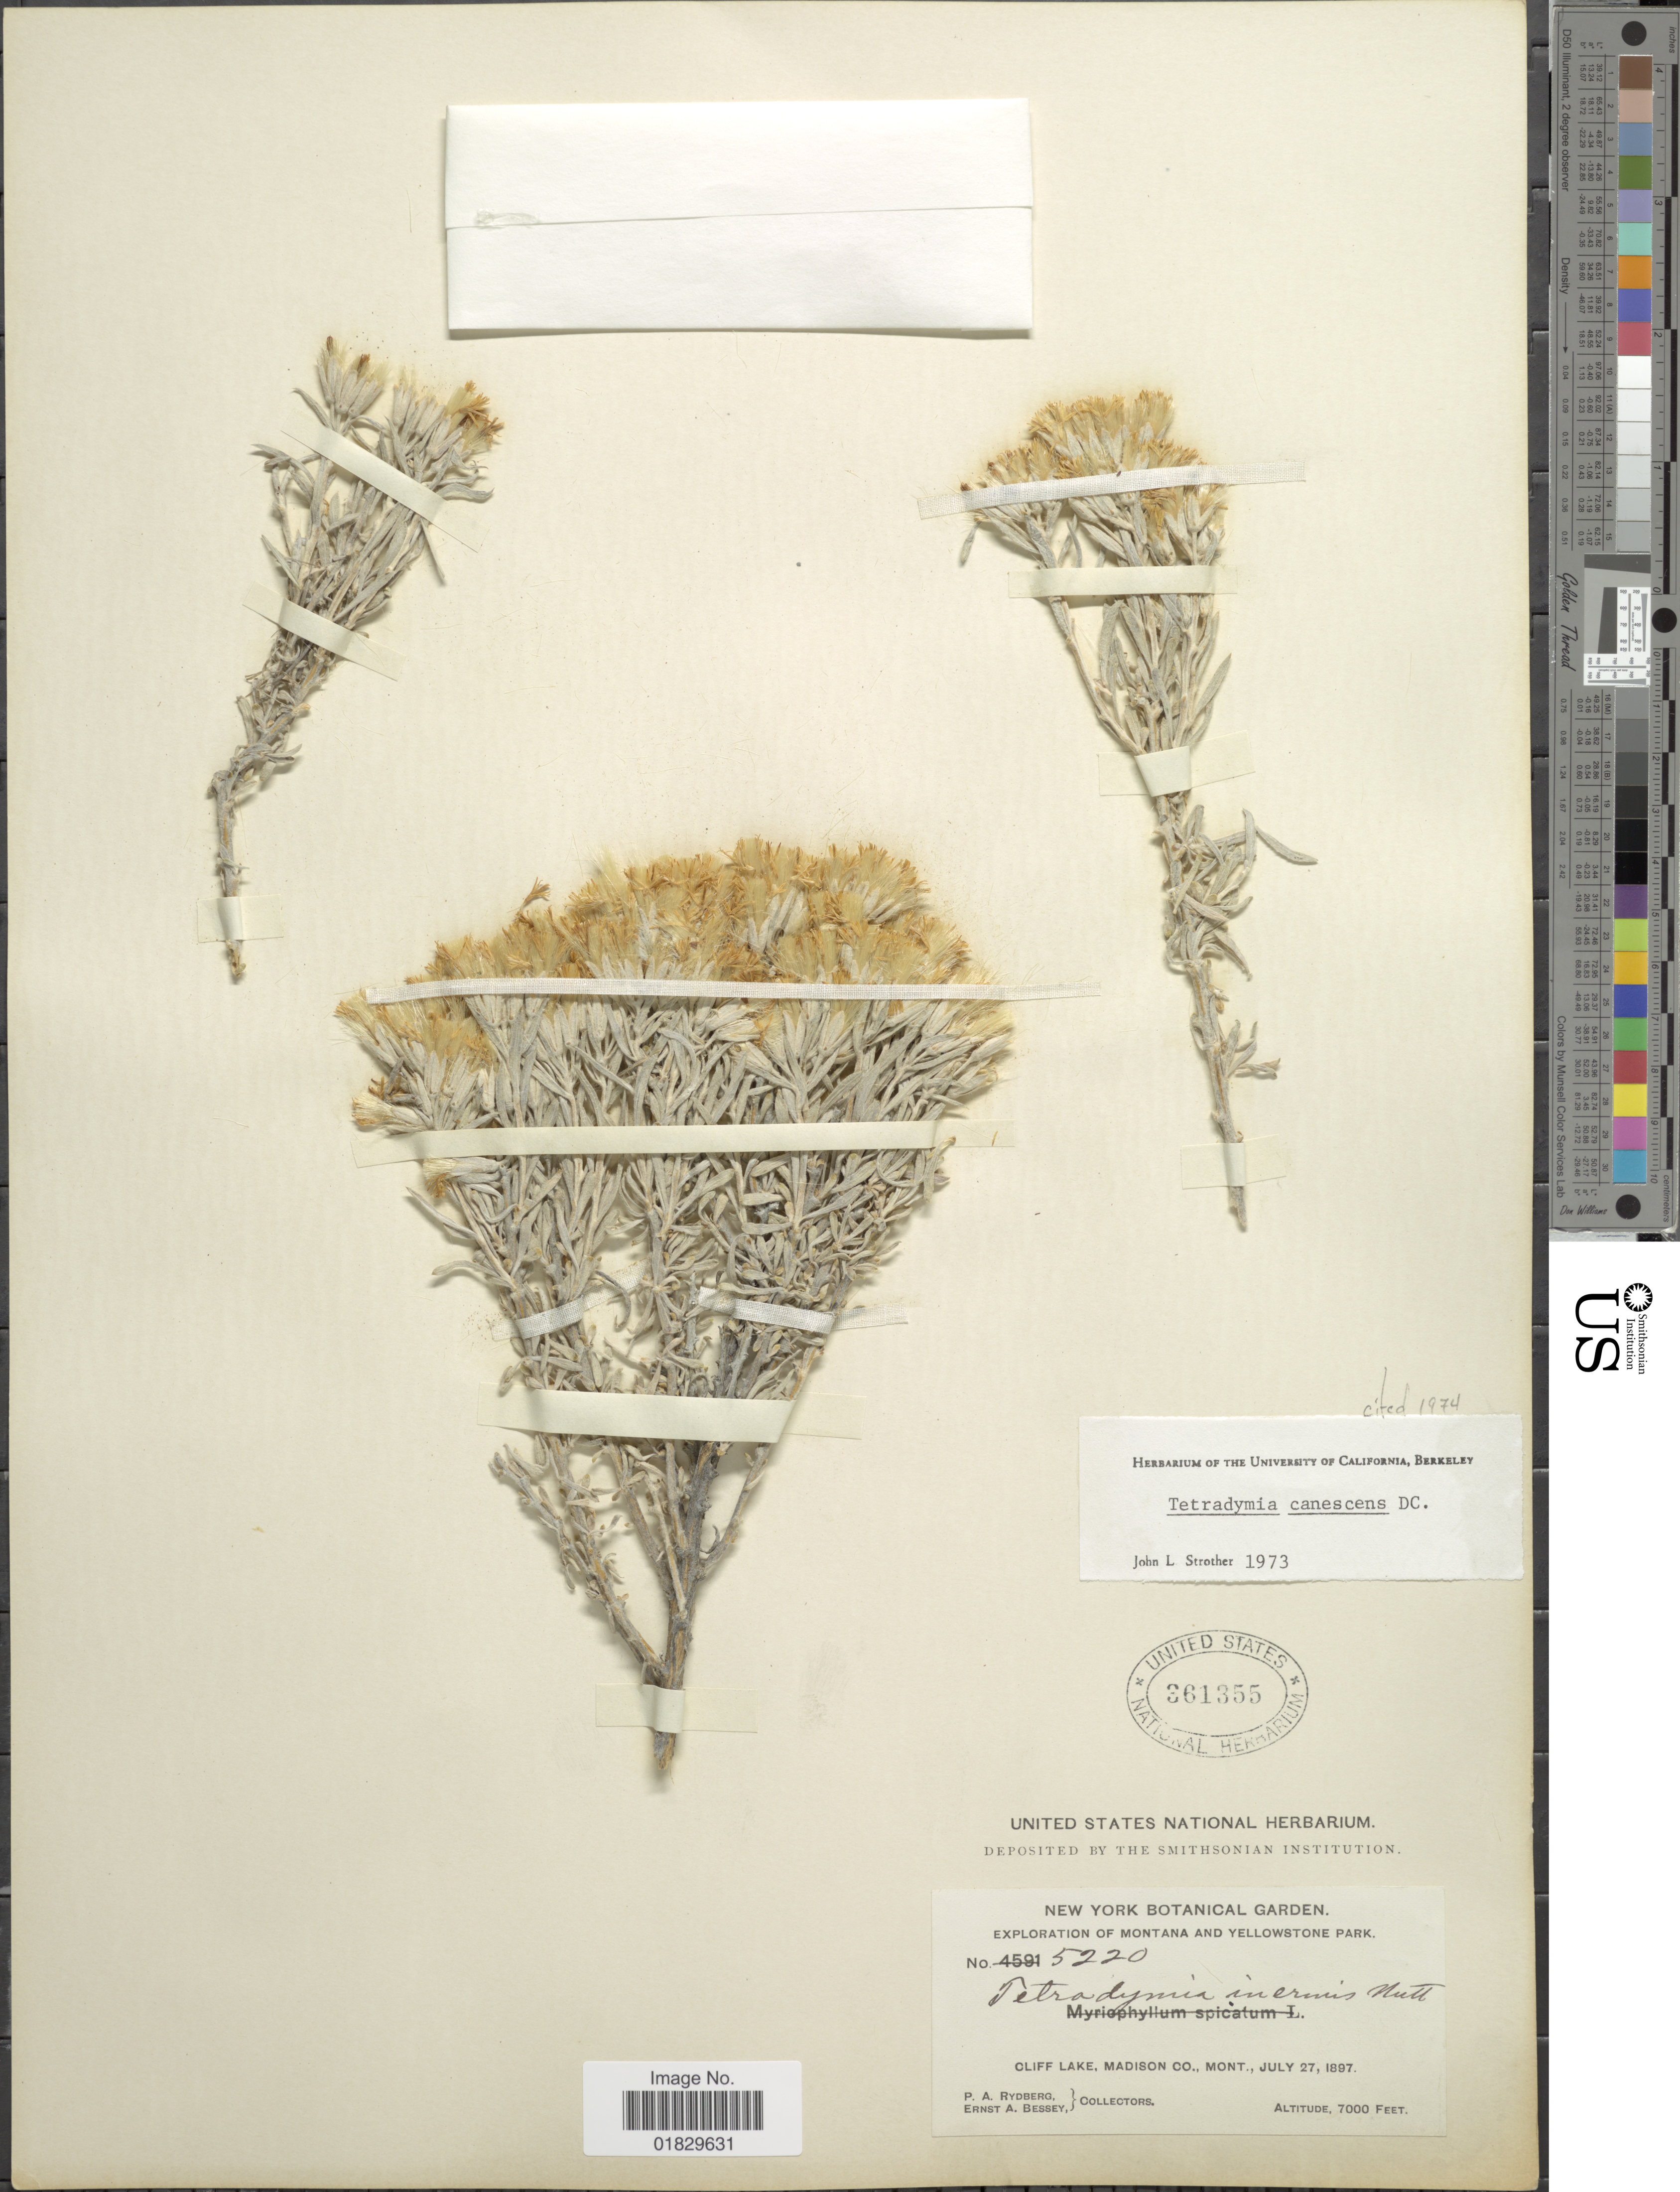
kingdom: Plantae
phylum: Tracheophyta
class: Magnoliopsida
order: Asterales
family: Asteraceae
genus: Tetradymia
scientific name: Tetradymia canescens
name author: DC.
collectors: P. A. Rydberg & E. A. Bessey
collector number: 5220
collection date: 1897-07-27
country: United States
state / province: Montana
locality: Montana and Yellowstone Park. Cliff Lake, Madison Co.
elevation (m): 2134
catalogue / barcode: US 361355